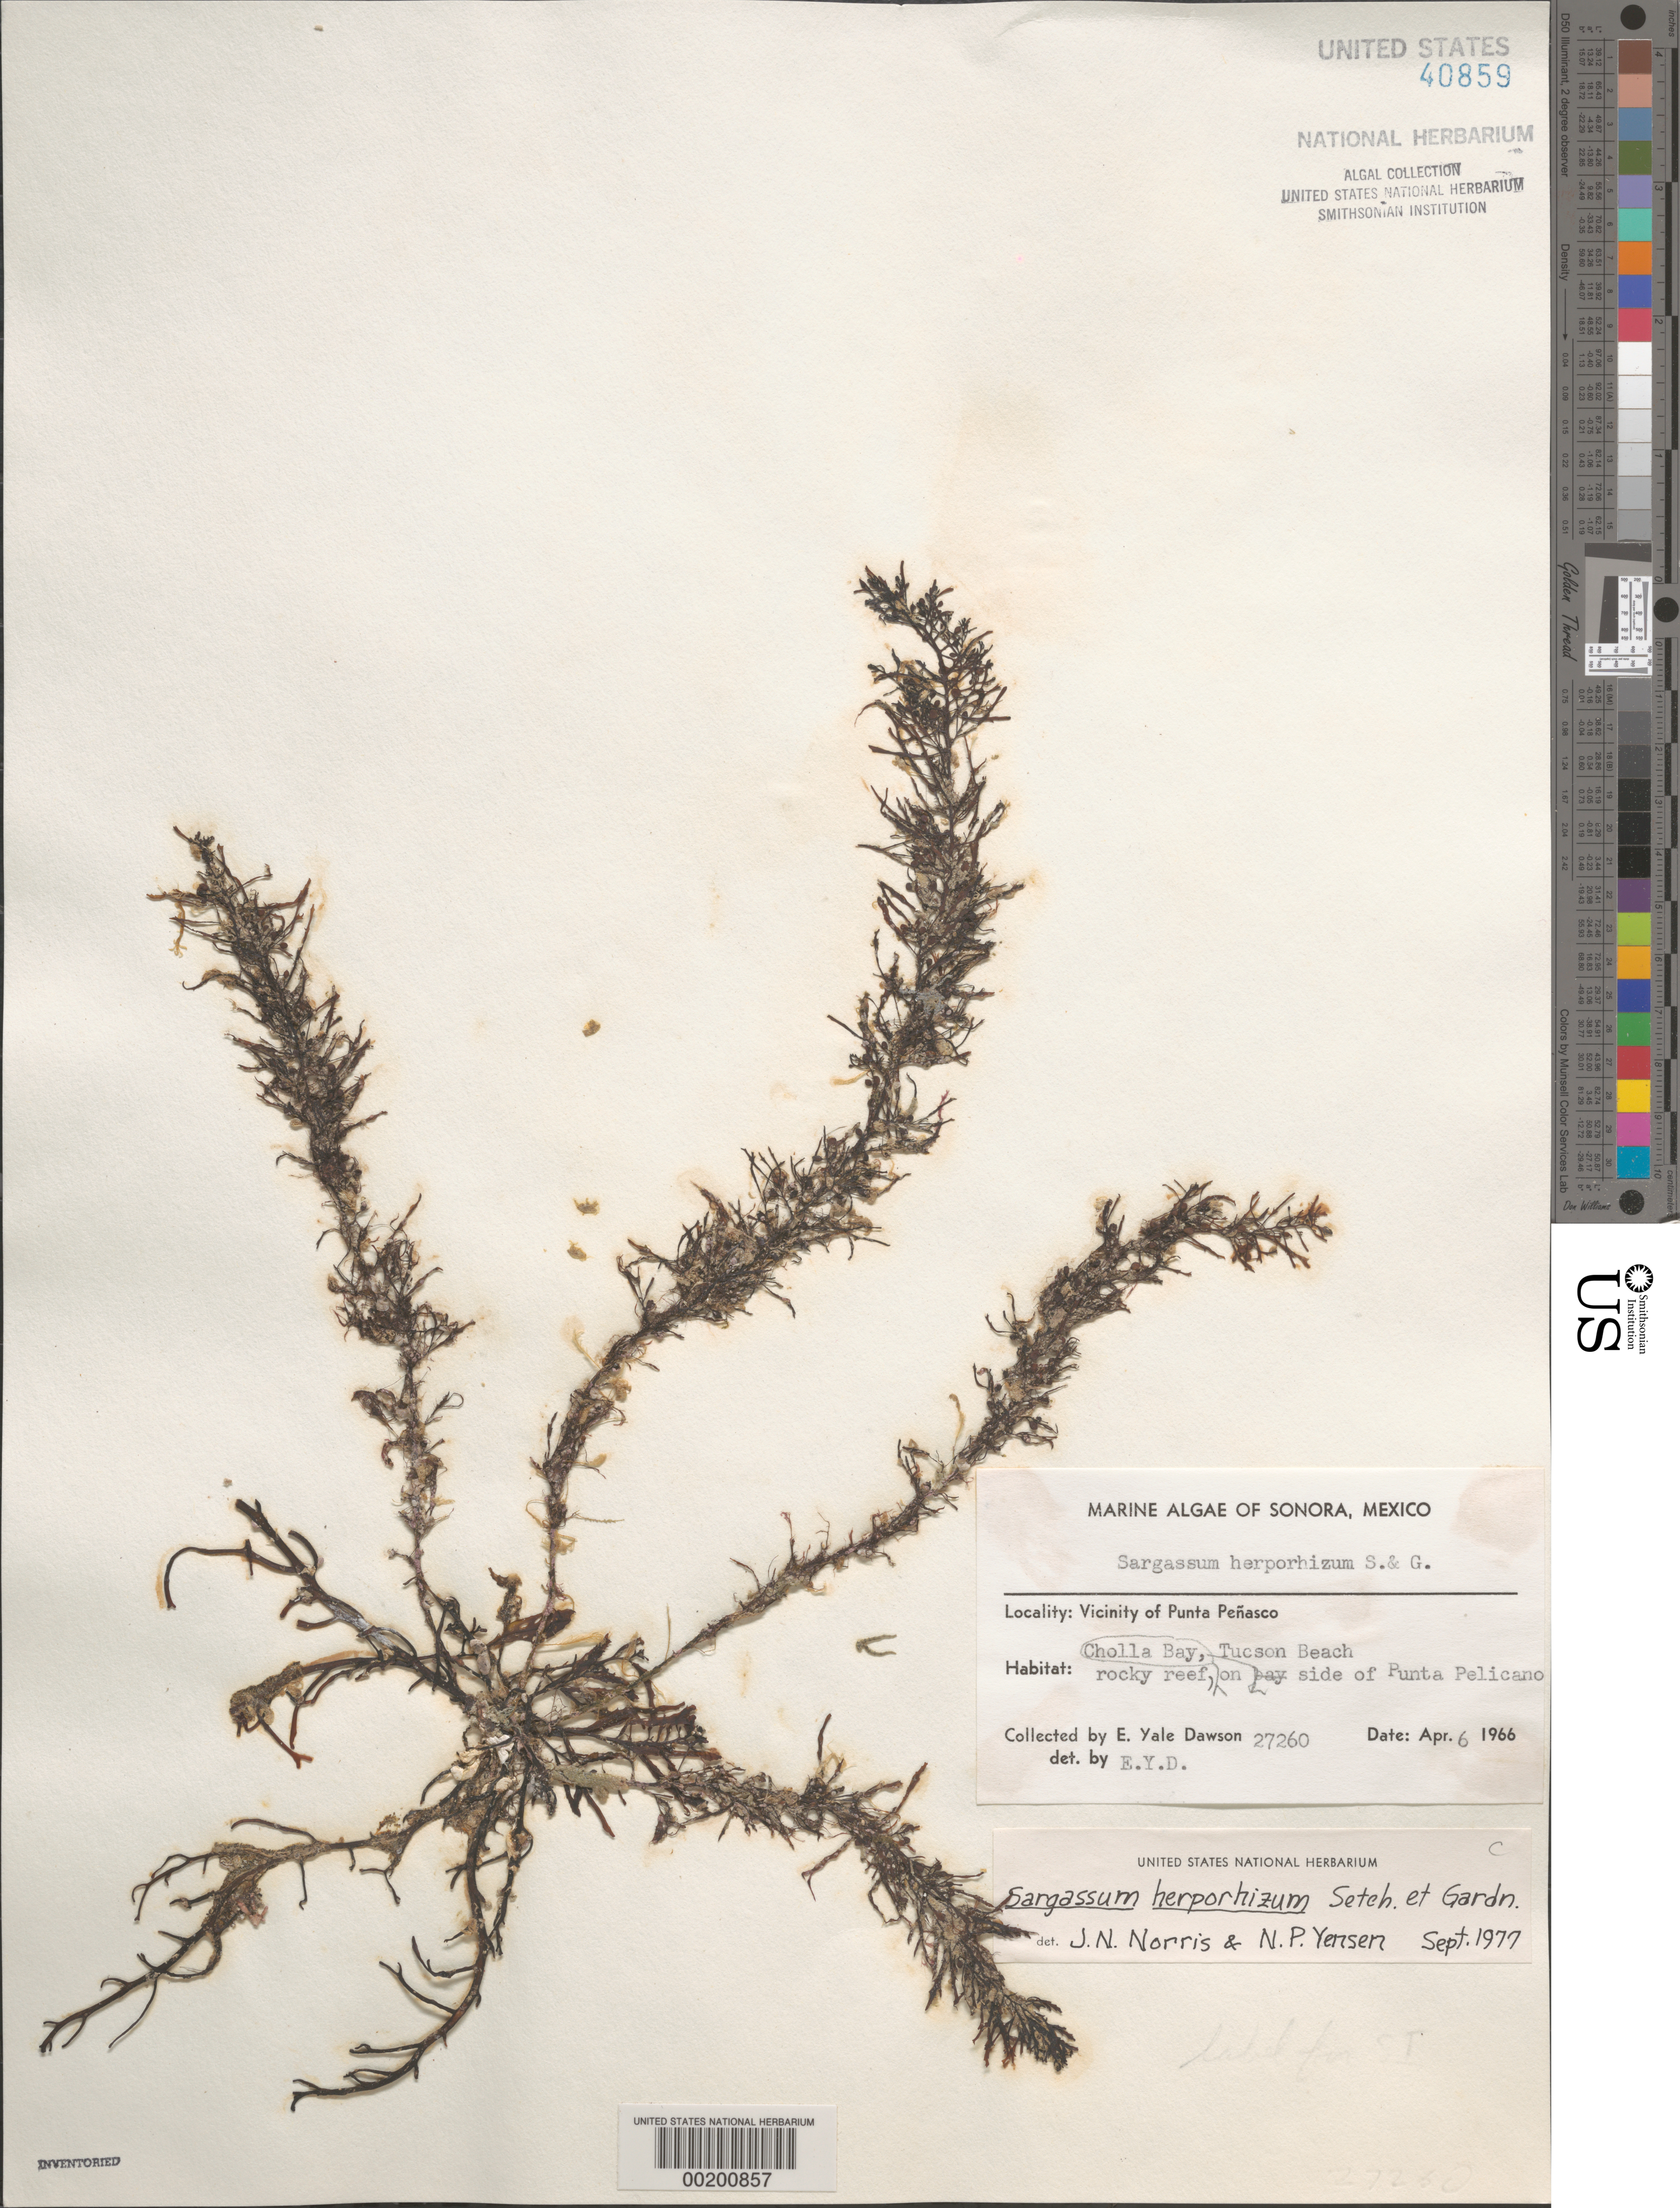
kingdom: Chromista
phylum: Ochrophyta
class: Phaeophyceae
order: Fucales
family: Sargassaceae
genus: Sargassum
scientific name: Sargassum herporhizum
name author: Setch. & N.L. Gardner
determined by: Norris, J. N.; Yensen, N. P.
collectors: E. Y. Dawson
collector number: EYD 27260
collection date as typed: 06 Apr 1966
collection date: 1966-04-06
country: Mexico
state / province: Sonora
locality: Cholla Bay, Tucson Beach, Punta Pelicano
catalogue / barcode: US 40859